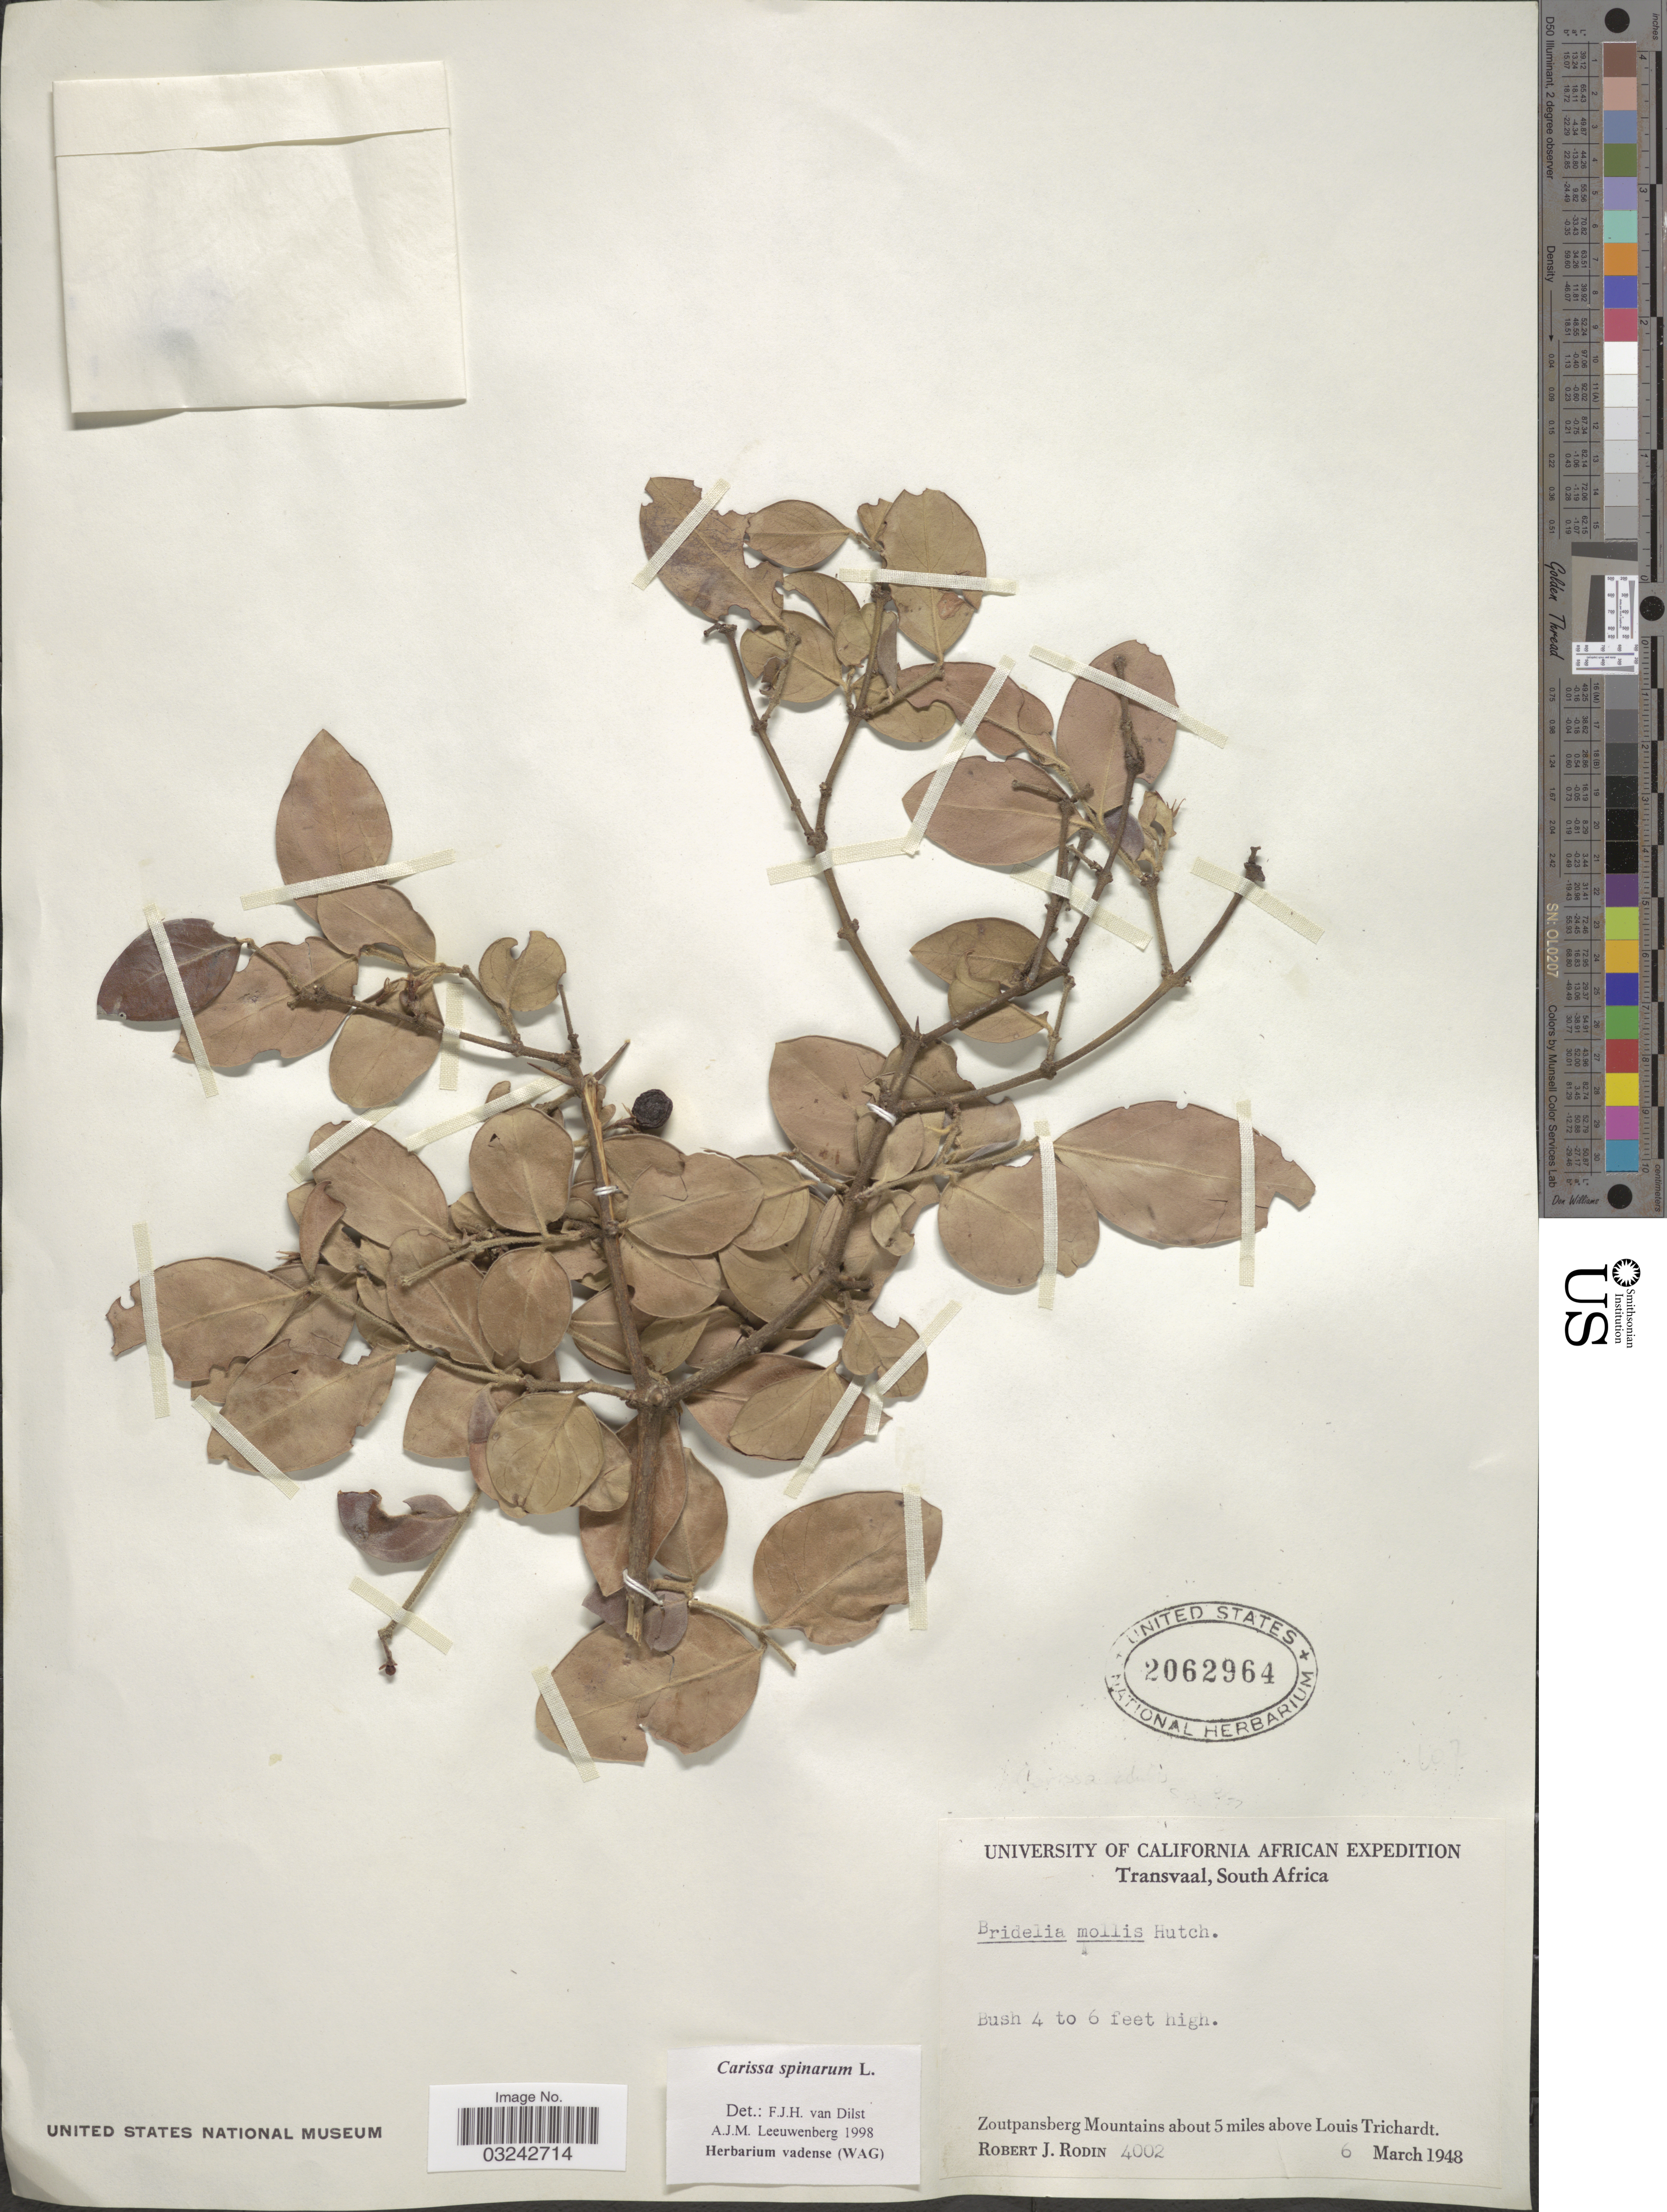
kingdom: Plantae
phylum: Tracheophyta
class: Magnoliopsida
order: Gentianales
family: Apocynaceae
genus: Carissa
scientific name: Carissa spinarum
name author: L.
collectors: R. J. Rodin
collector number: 4002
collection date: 1948-03-06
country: South Africa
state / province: Limpopo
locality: Transvaal. Zoutpansberg Mountains about 5 miles above Louis Trichardt.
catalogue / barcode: US 2062964